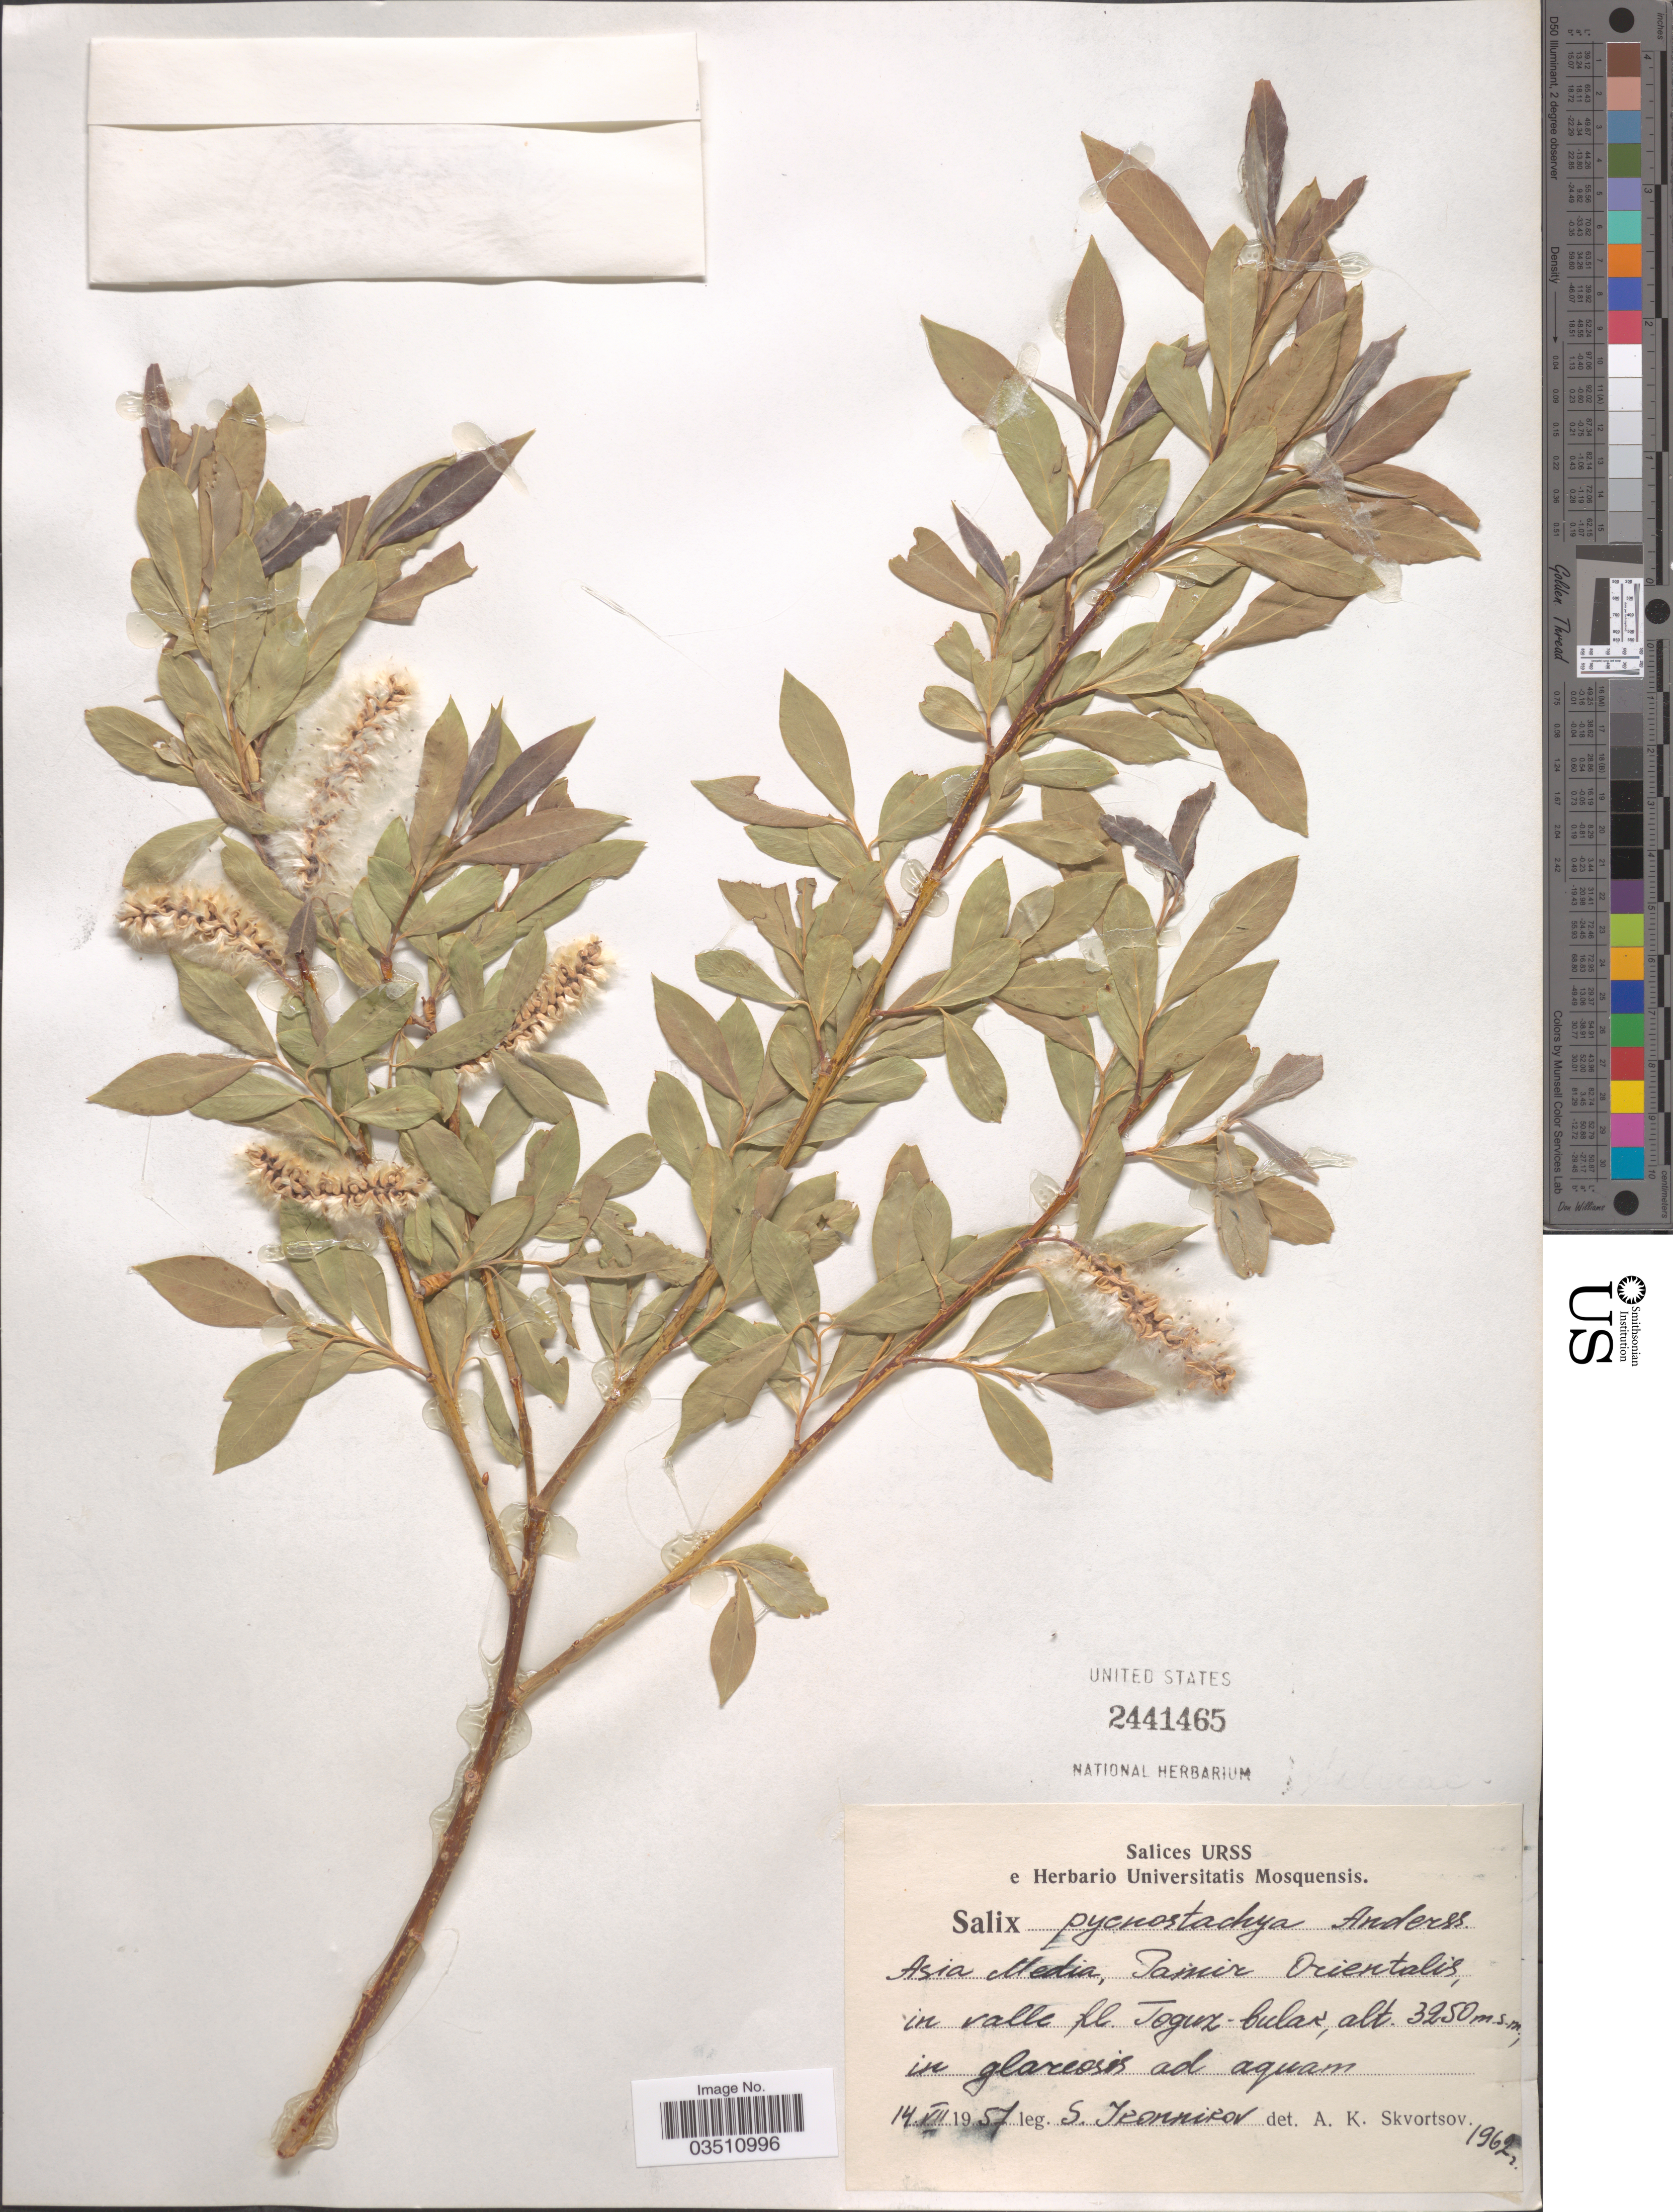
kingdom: Plantae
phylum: Tracheophyta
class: Magnoliopsida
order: Malpighiales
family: Salicaceae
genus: Salix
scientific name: Salix pycnostachya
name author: Andersson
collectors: S. Ikonnikov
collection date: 1957-07-14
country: Kyrgyzstan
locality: Asia Media, Pamir Orientalis, in valle fl. Toguz-bulak.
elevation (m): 3250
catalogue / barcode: US 2441465